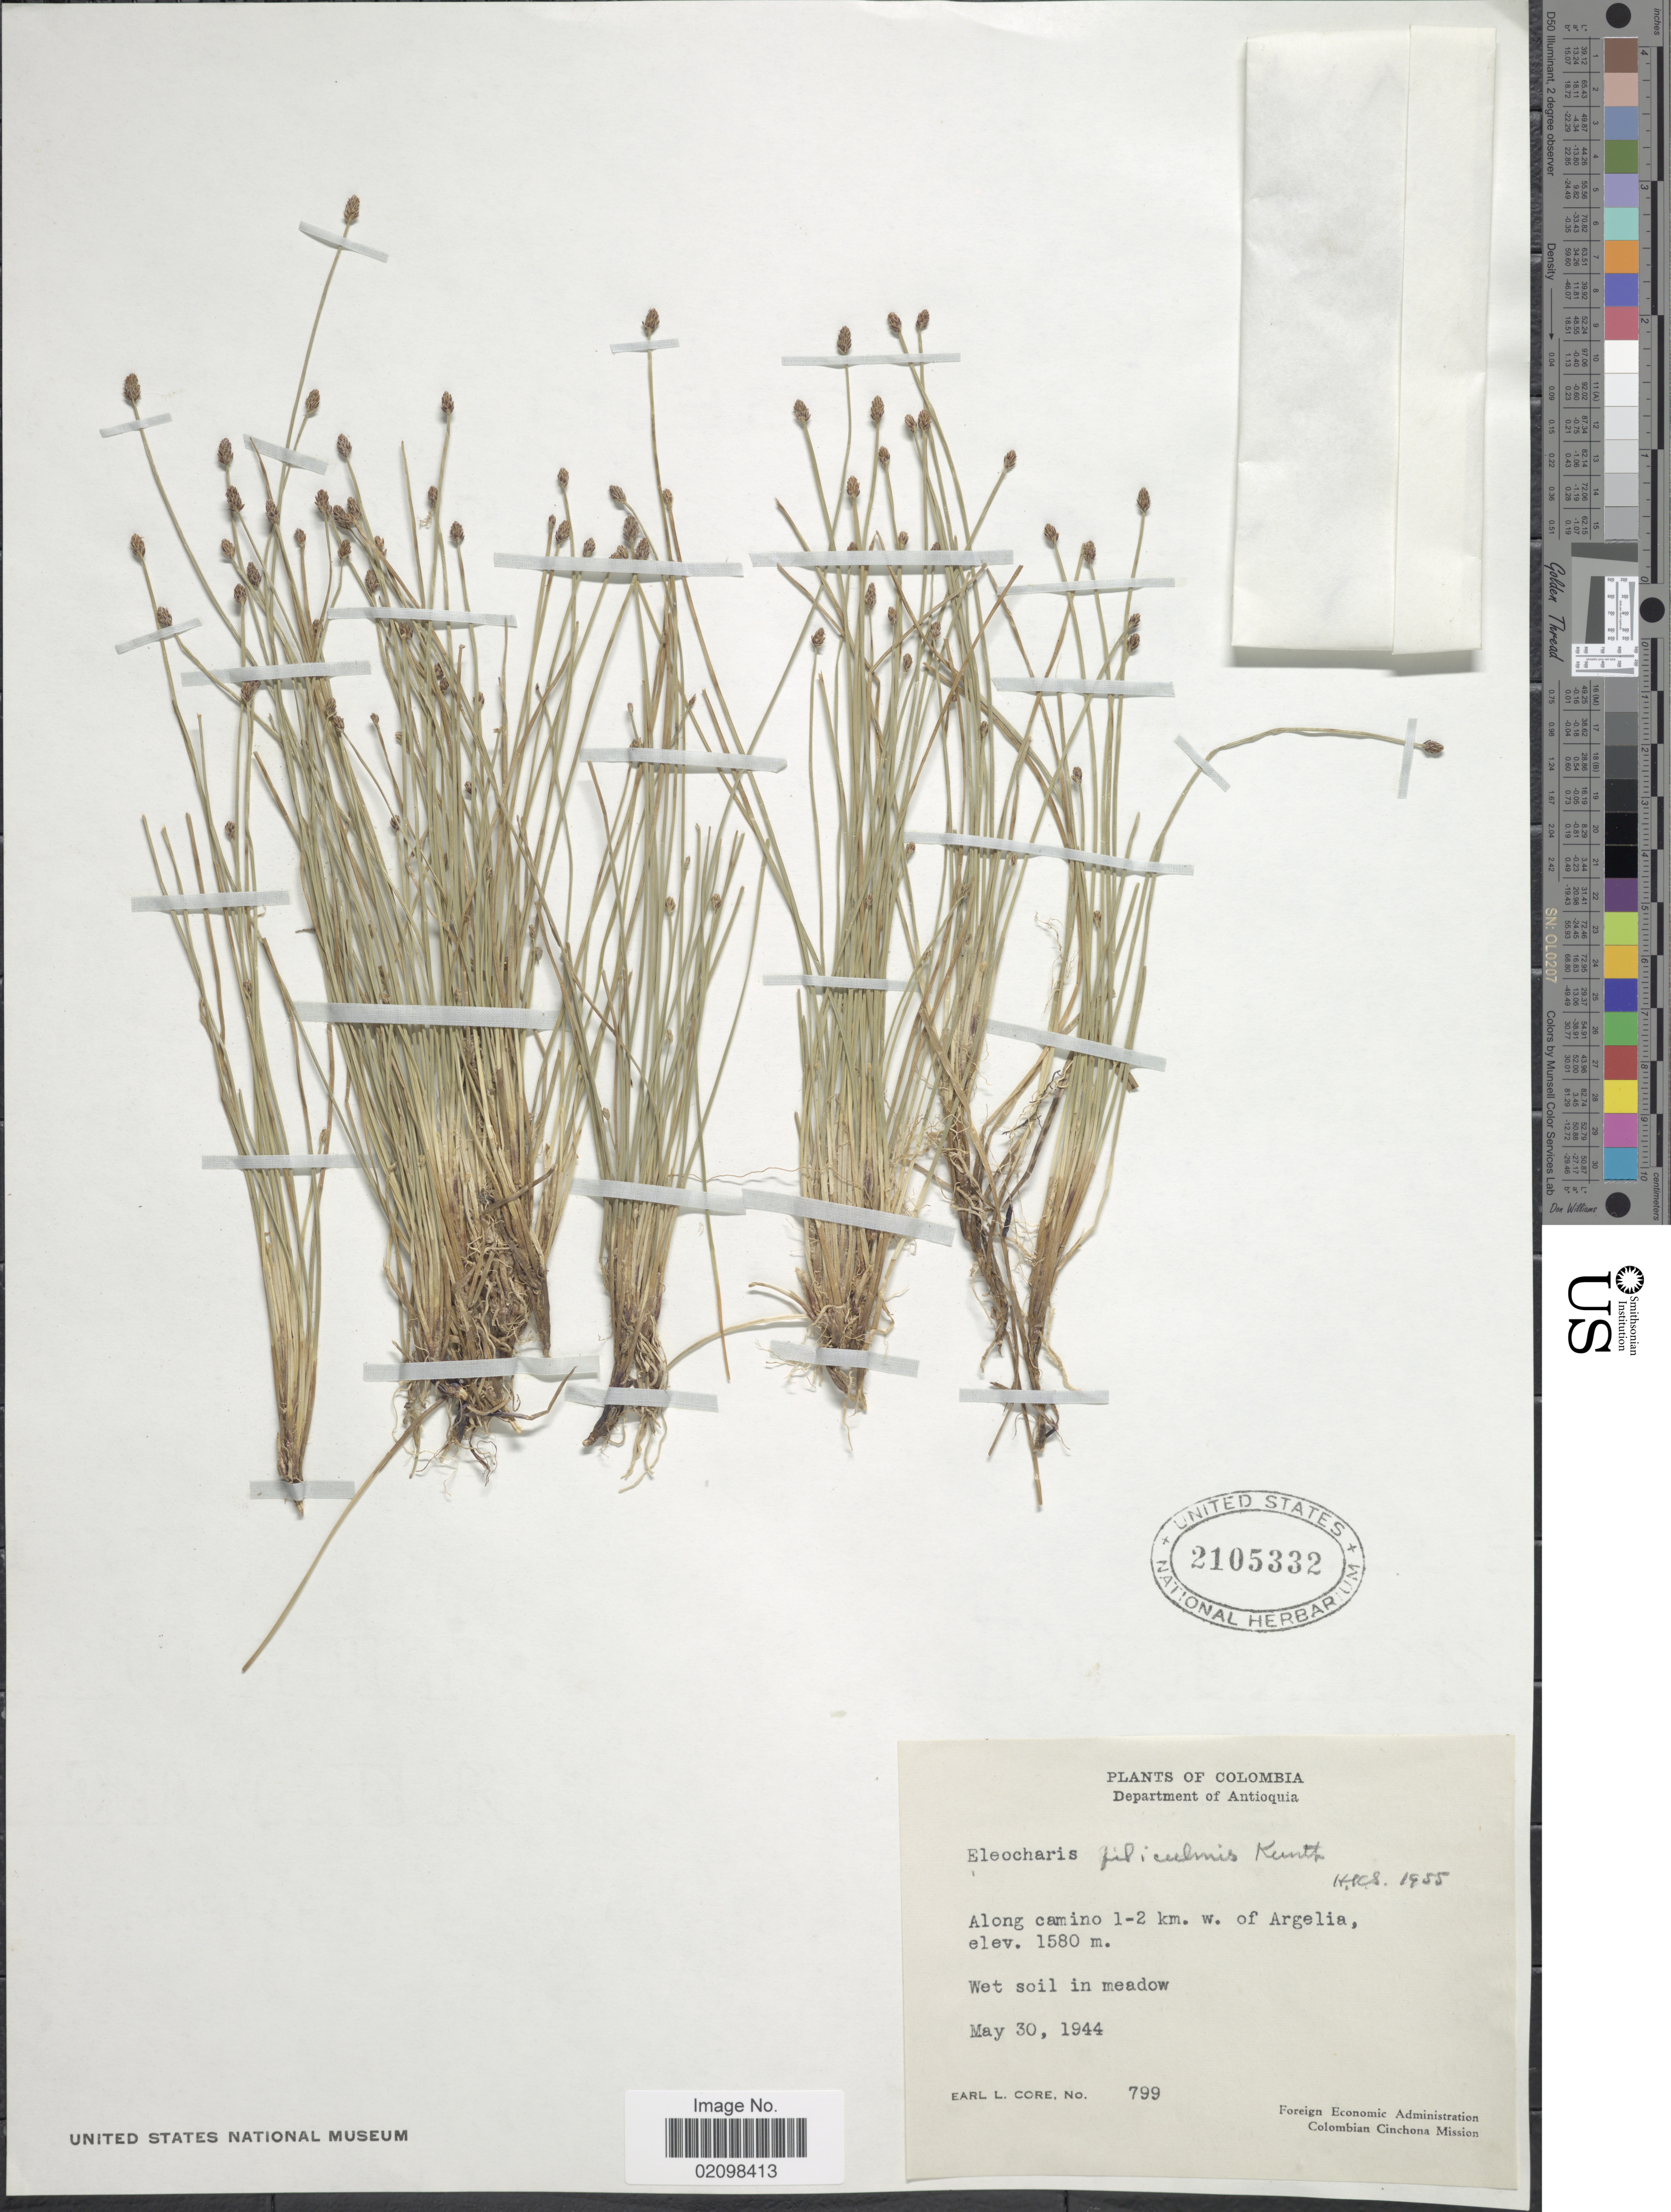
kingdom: Plantae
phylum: Tracheophyta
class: Liliopsida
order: Poales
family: Cyperaceae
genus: Eleocharis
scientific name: Eleocharis filiculmis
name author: Kunth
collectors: E. L. Core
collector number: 799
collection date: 1944-05-30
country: Colombia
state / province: Antioquia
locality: Along camino 1-2 km. w. of Argelia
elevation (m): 1580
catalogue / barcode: US 2105332